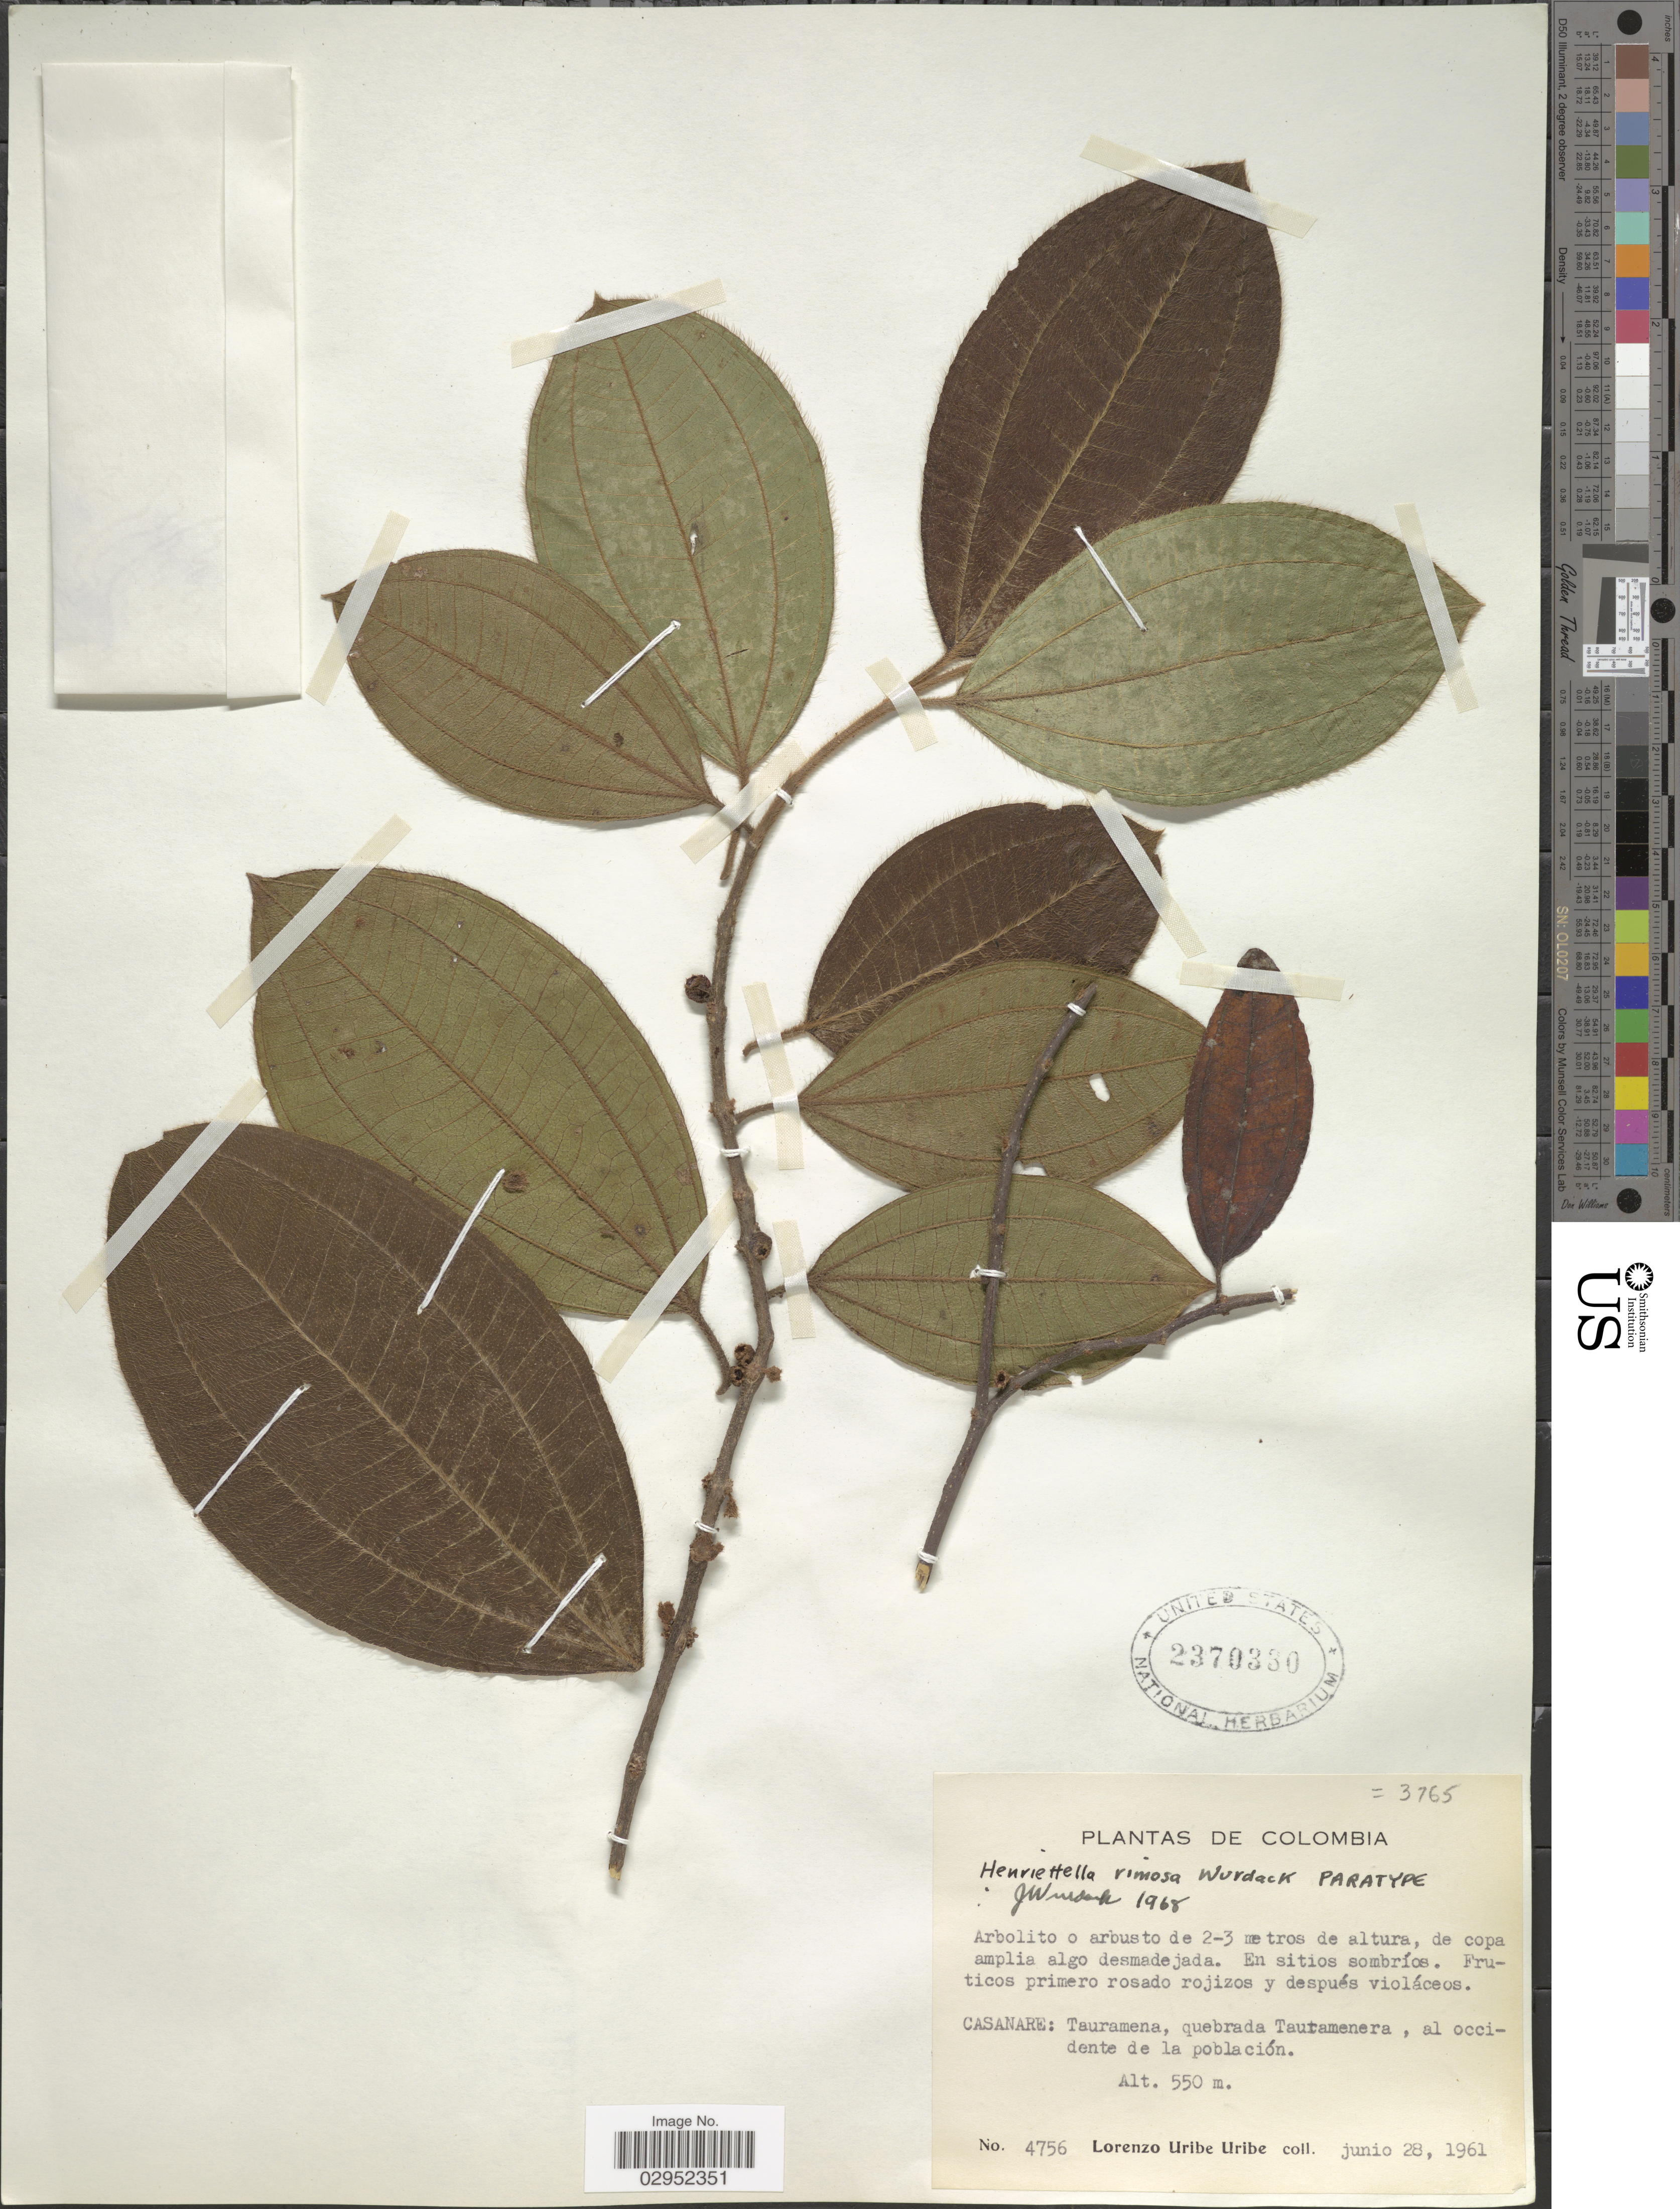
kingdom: Plantae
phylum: Tracheophyta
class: Magnoliopsida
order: Myrtales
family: Melastomataceae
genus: Henriettea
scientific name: Henriettea rimosa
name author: (Wurdack) Penneys et al.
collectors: L. Uribe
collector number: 4756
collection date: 1961-06-28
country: Colombia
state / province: Casanare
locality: Tauramena, quebrada Tauramenera, al occidente de la población.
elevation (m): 550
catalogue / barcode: US 2370330